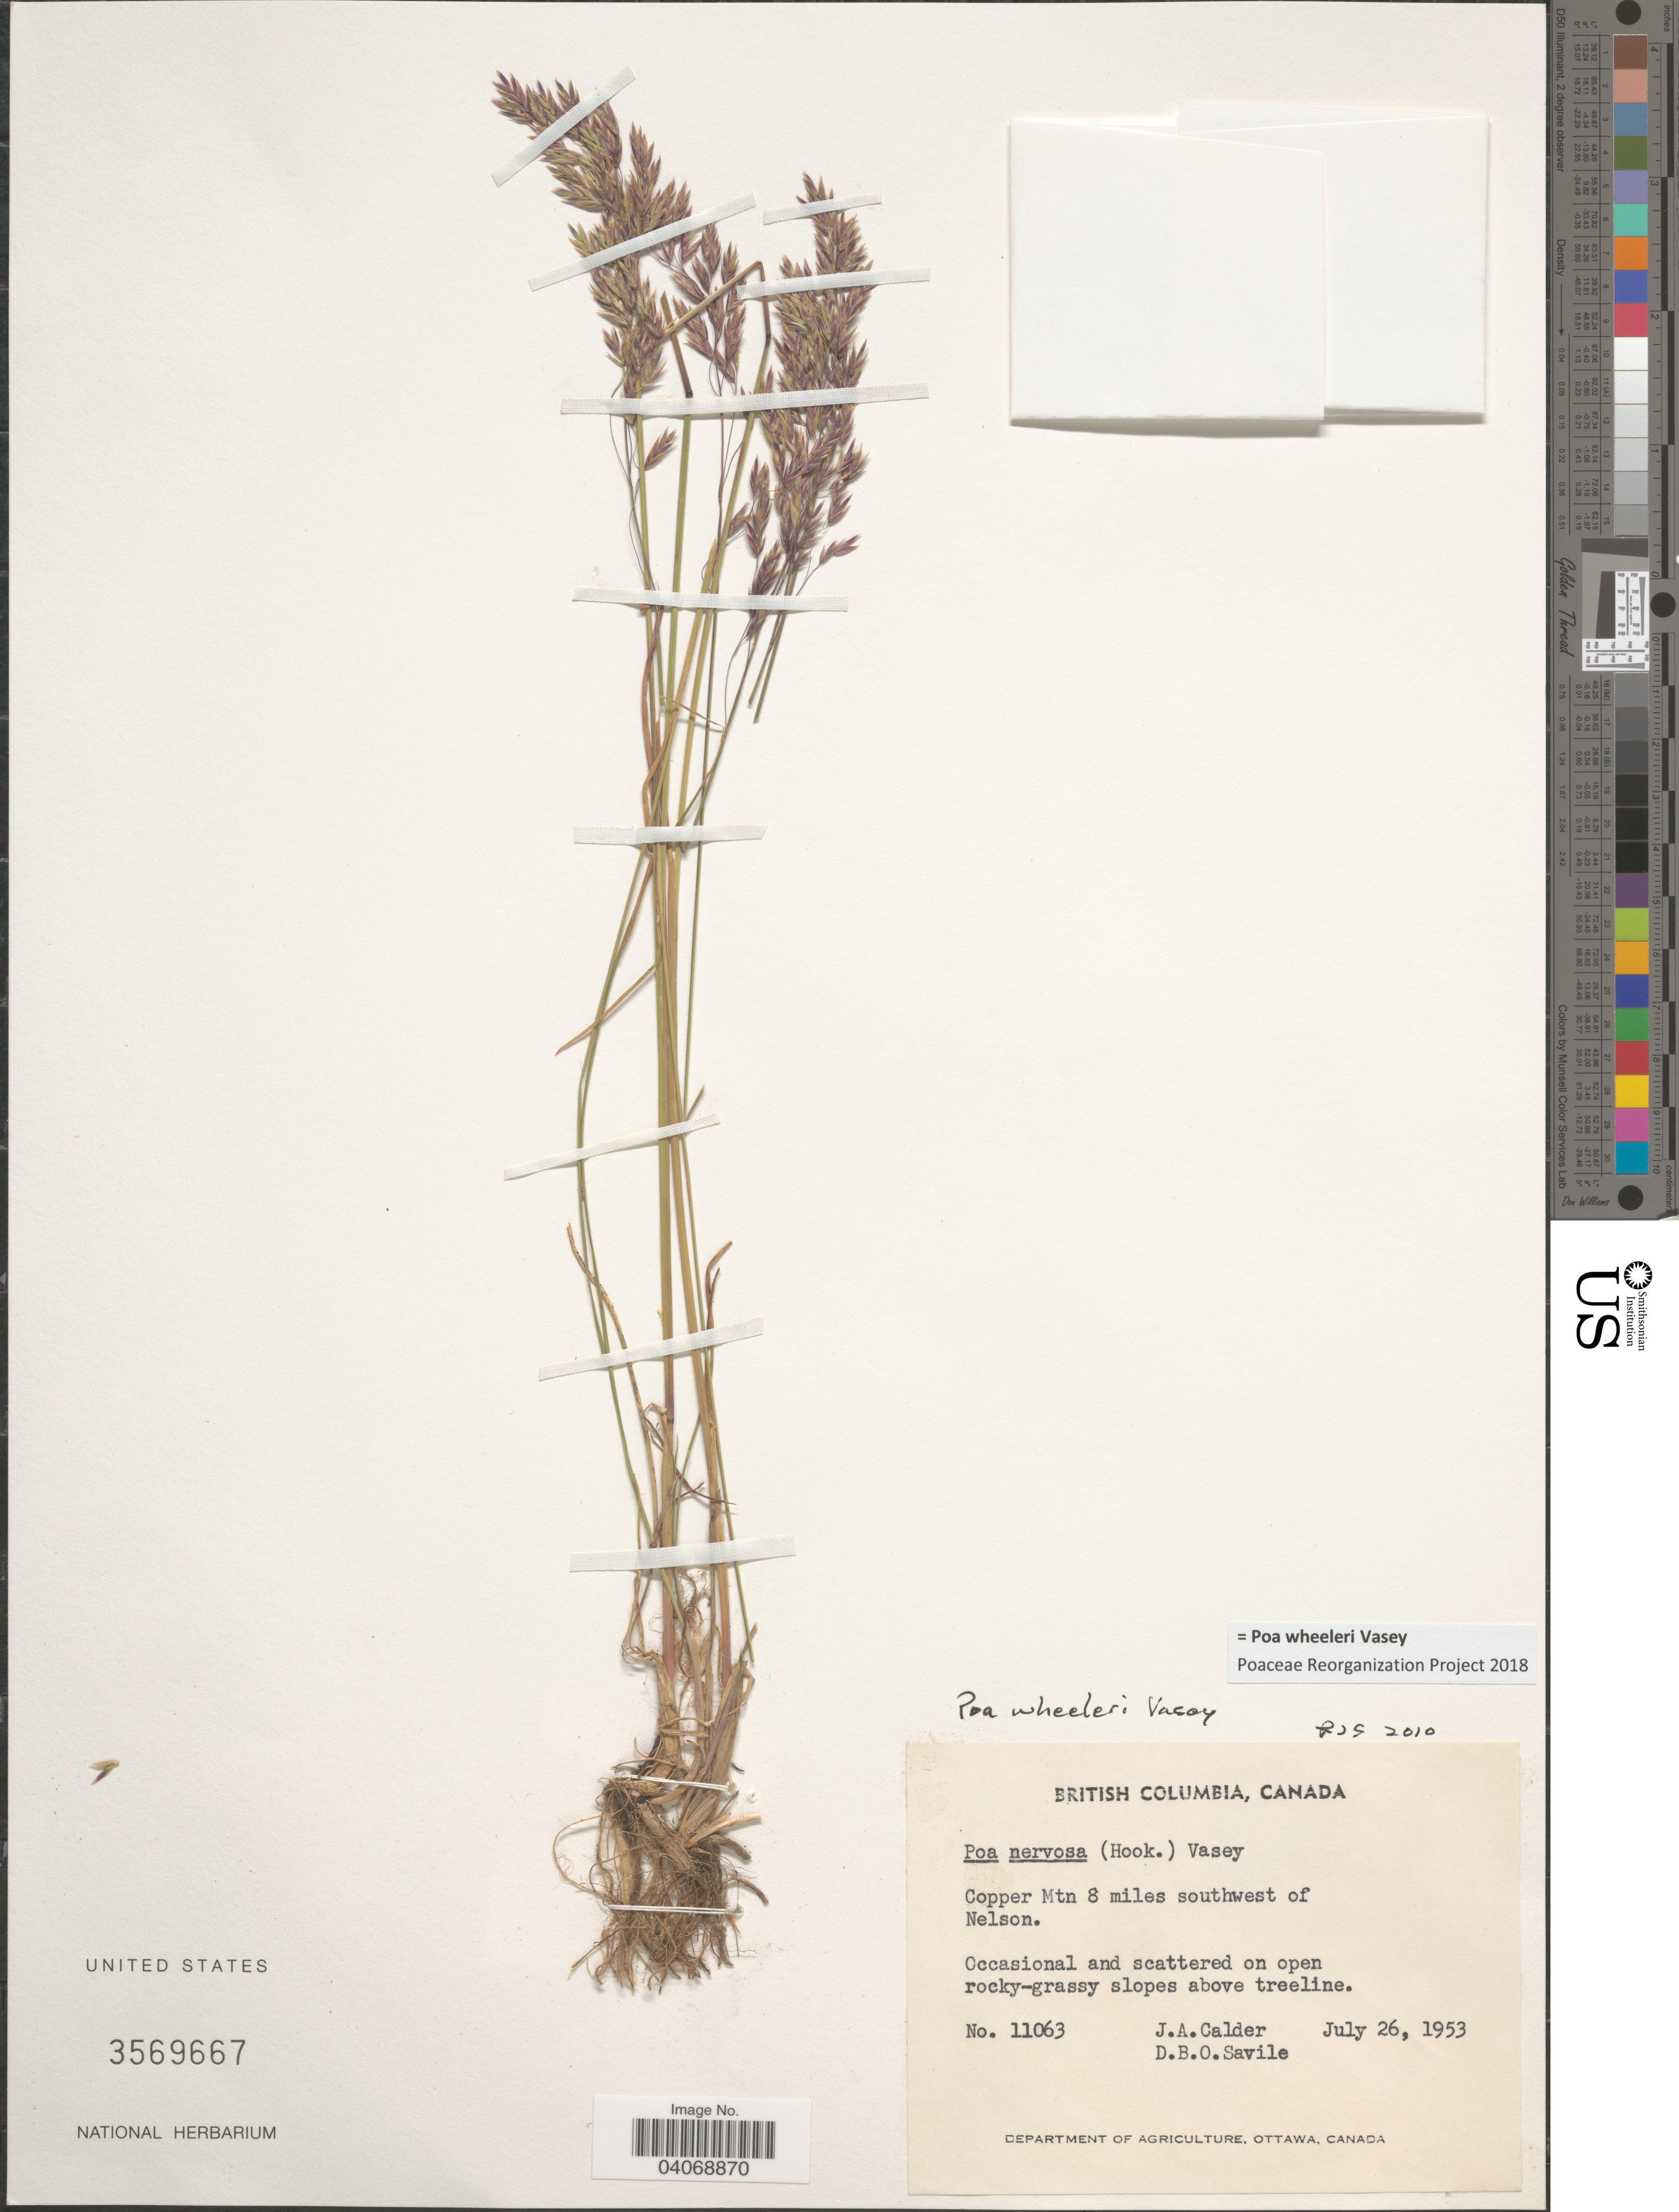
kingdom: Plantae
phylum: Tracheophyta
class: Liliopsida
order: Poales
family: Poaceae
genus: Poa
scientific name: Poa wheeleri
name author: Vasey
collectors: J. A. Calder & D. Savile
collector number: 11063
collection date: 1953-07-26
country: Canada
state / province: British Columbia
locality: Copper Mtn 8 miles southwest of Nelson.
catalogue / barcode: US 3569667